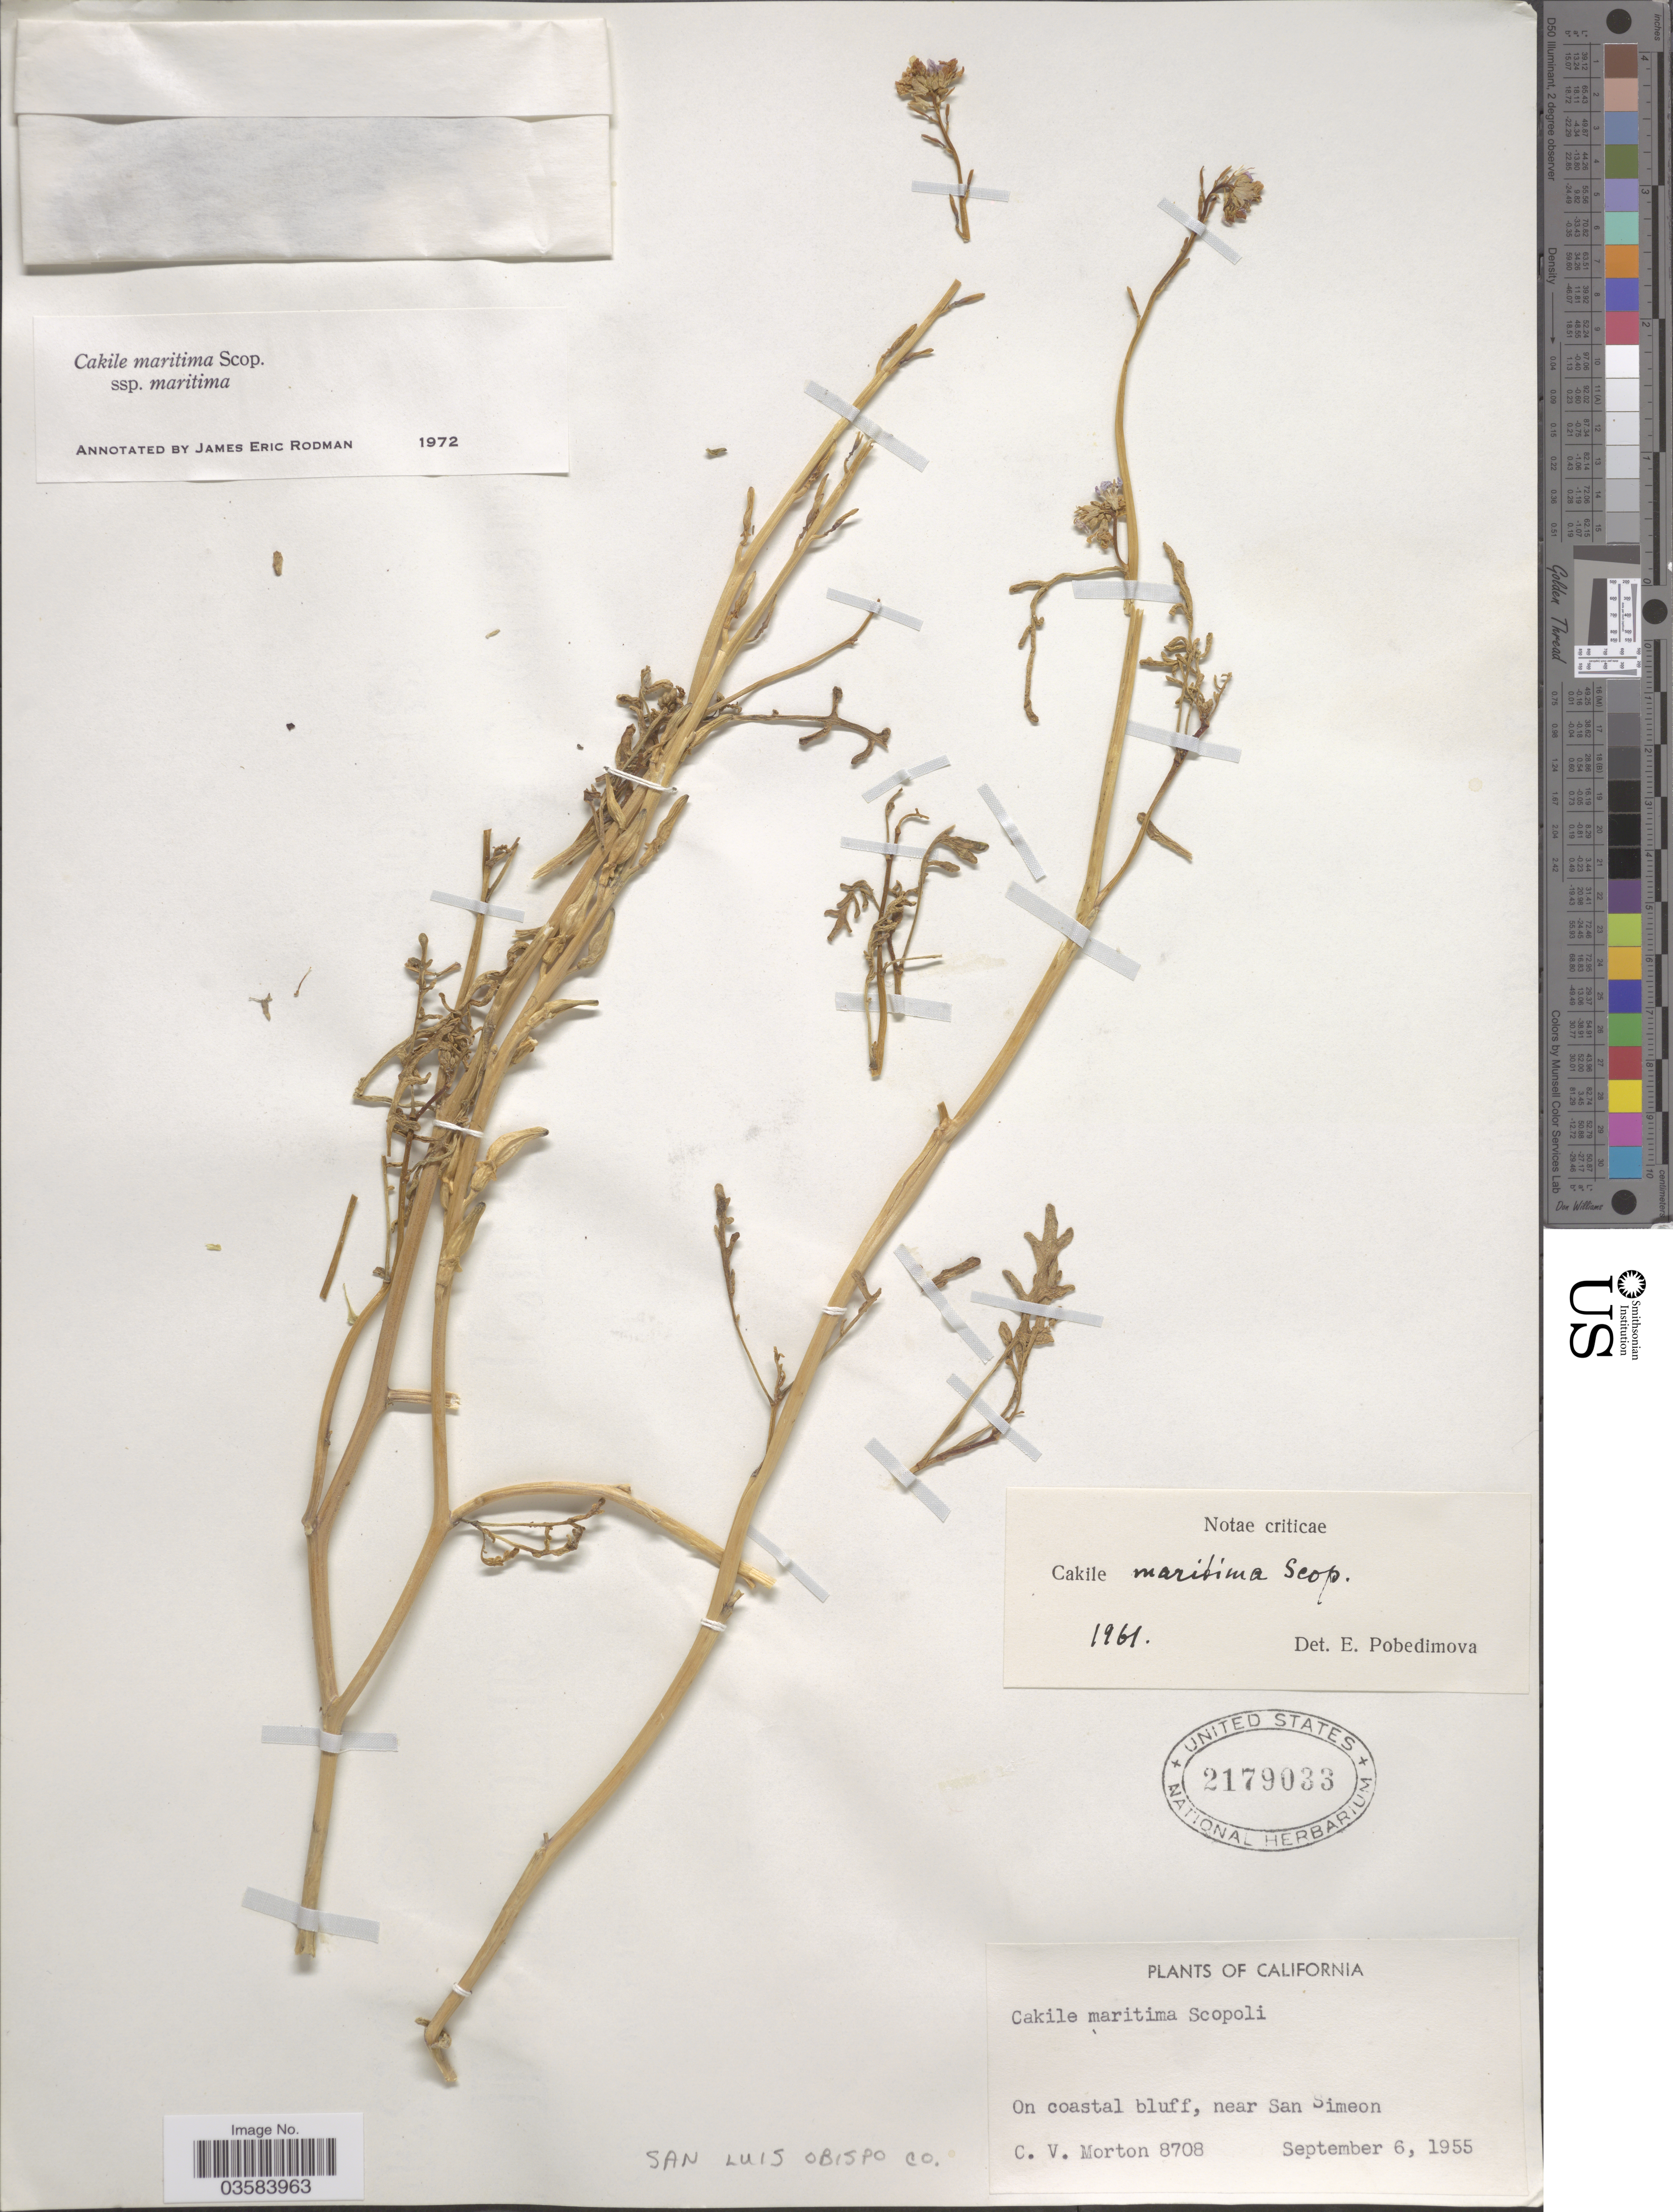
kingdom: Plantae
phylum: Tracheophyta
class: Magnoliopsida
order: Brassicales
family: Brassicaceae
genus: Cakile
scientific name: Cakile maritima subsp. maritima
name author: Scop.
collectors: C. V. Morton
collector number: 8708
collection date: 1955-09-06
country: United States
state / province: California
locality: On coastal bluff, near San Simeon.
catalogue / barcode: US 2179033